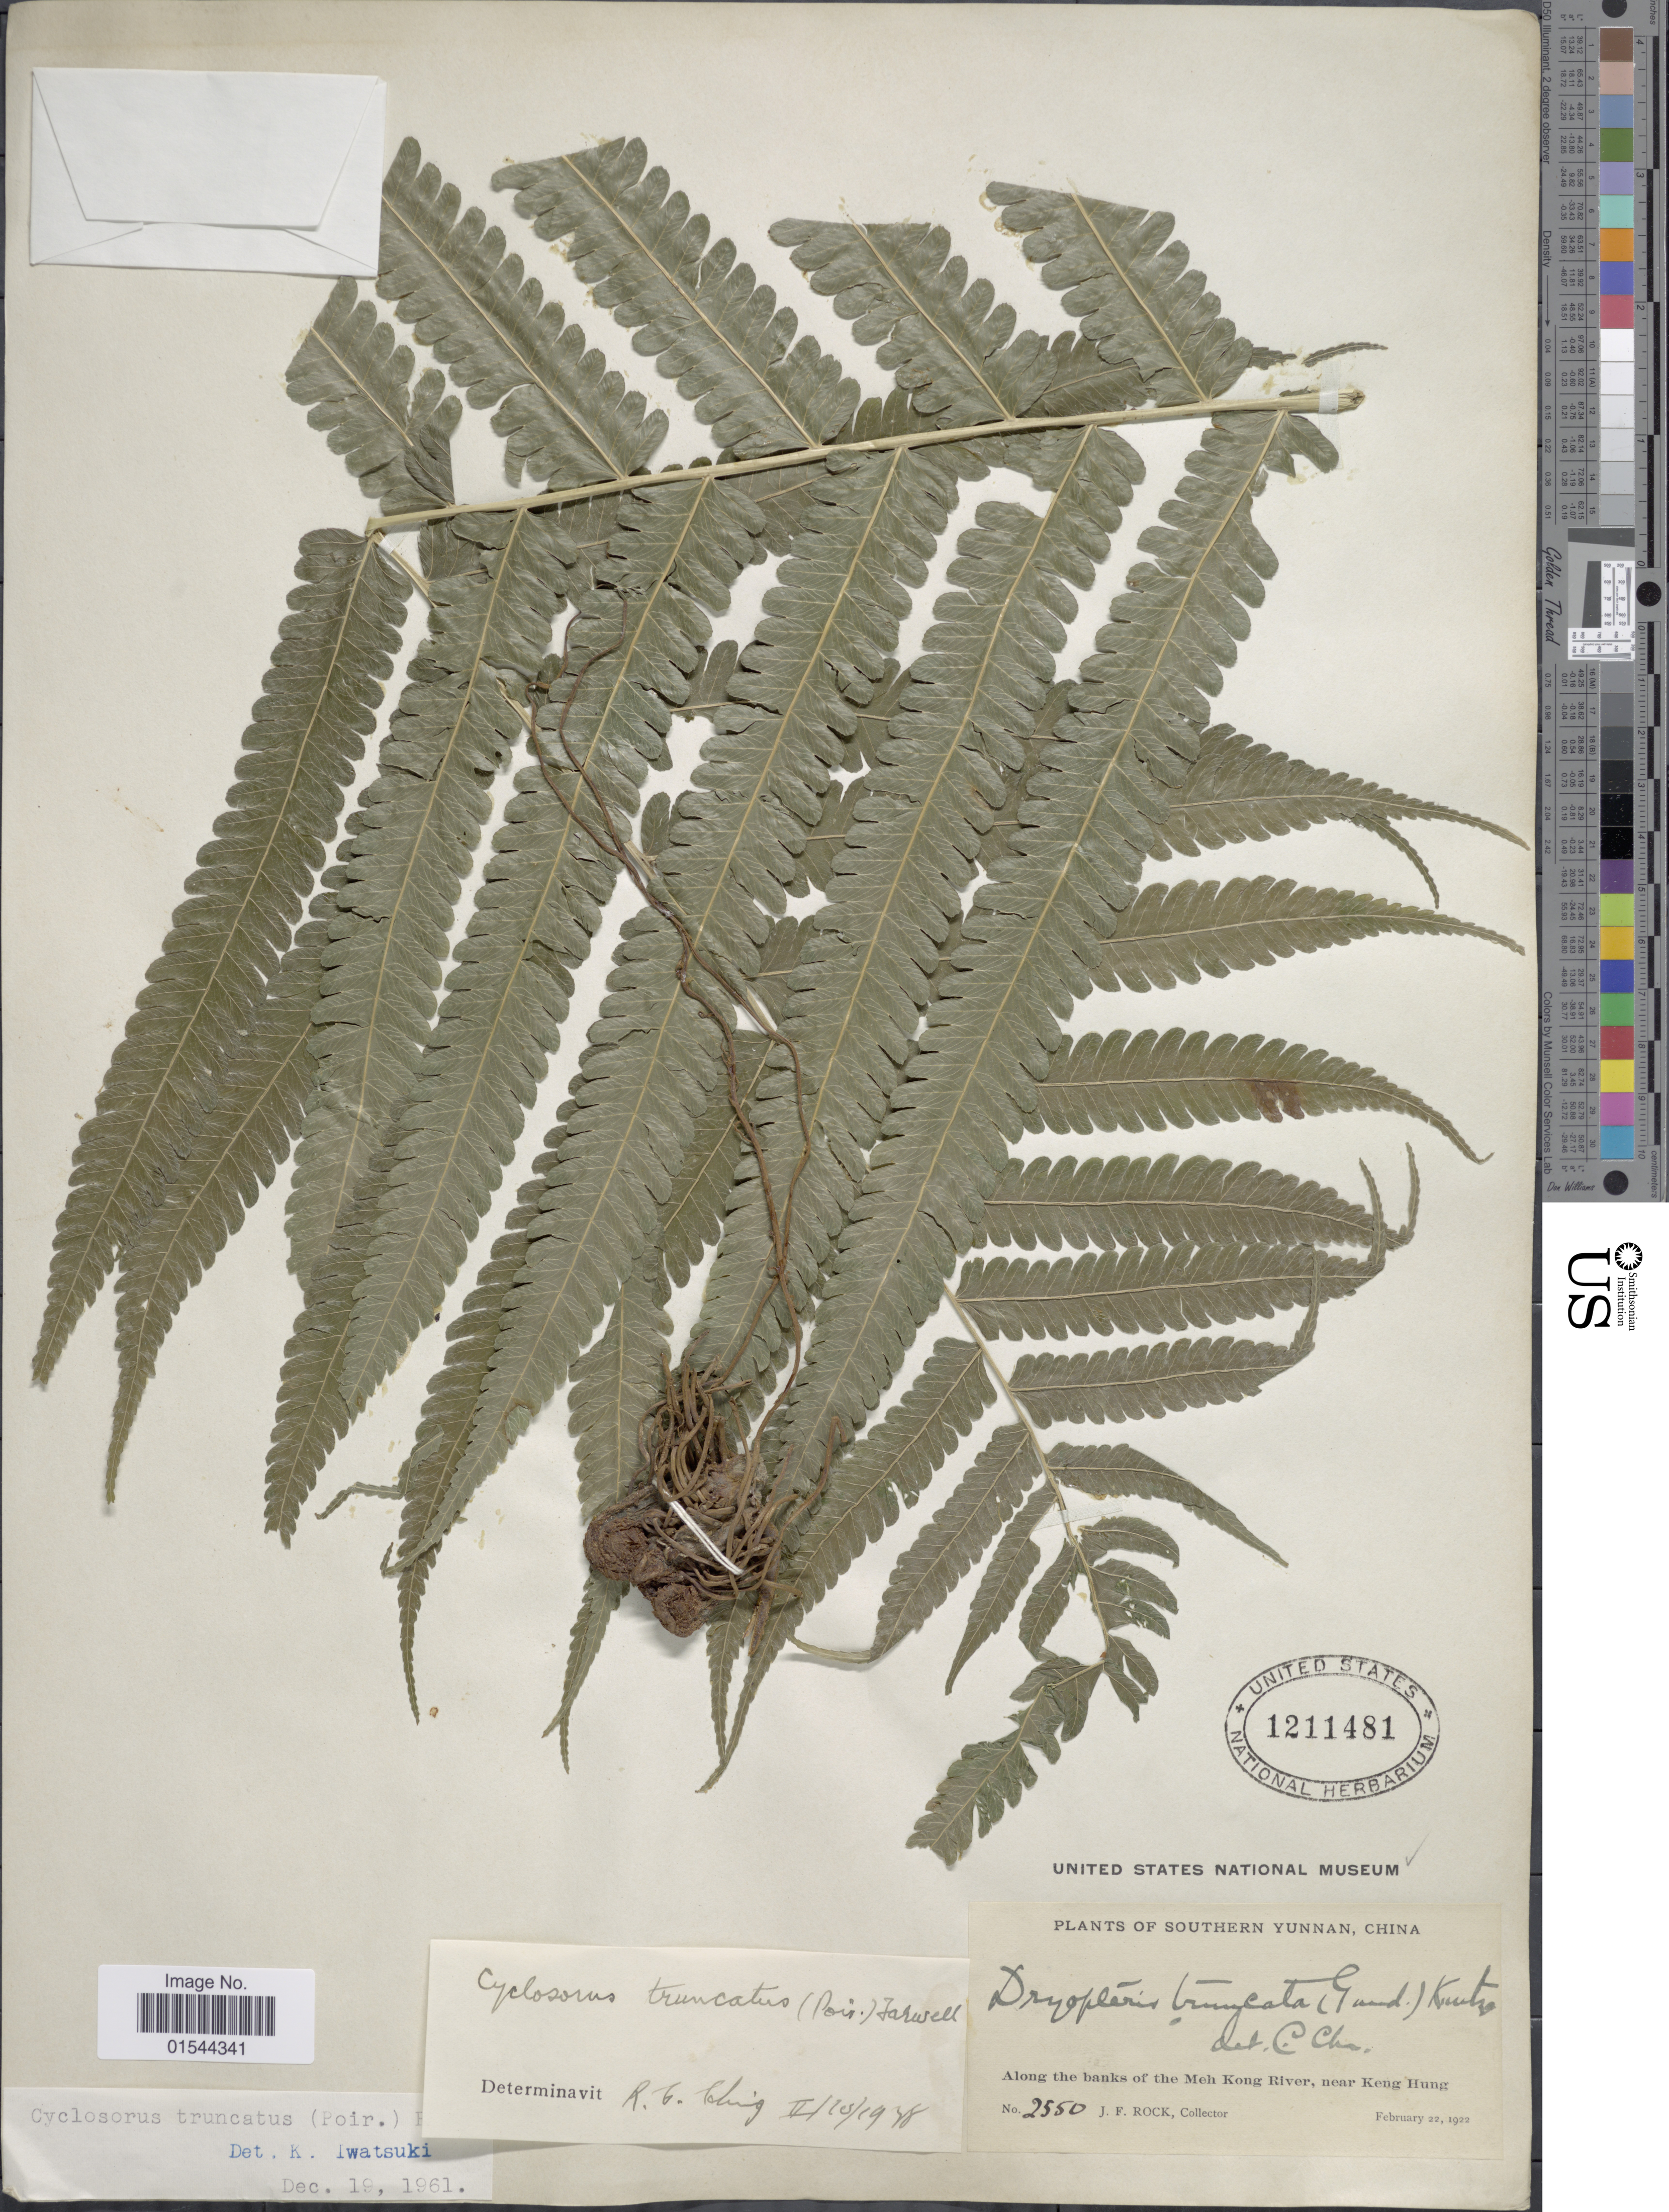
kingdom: Plantae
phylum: Tracheophyta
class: Polypodiopsida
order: Polypodiales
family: Thelypteridaceae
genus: Pneumatopteris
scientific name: Pneumatopteris truncata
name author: (Poir.) Holttum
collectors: J. Rock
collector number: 2550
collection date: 1922-02-22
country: China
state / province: Yunnan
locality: Southern Yunnan, Along the banks of the Meh kong River, near Keng Hung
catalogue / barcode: US 1211481